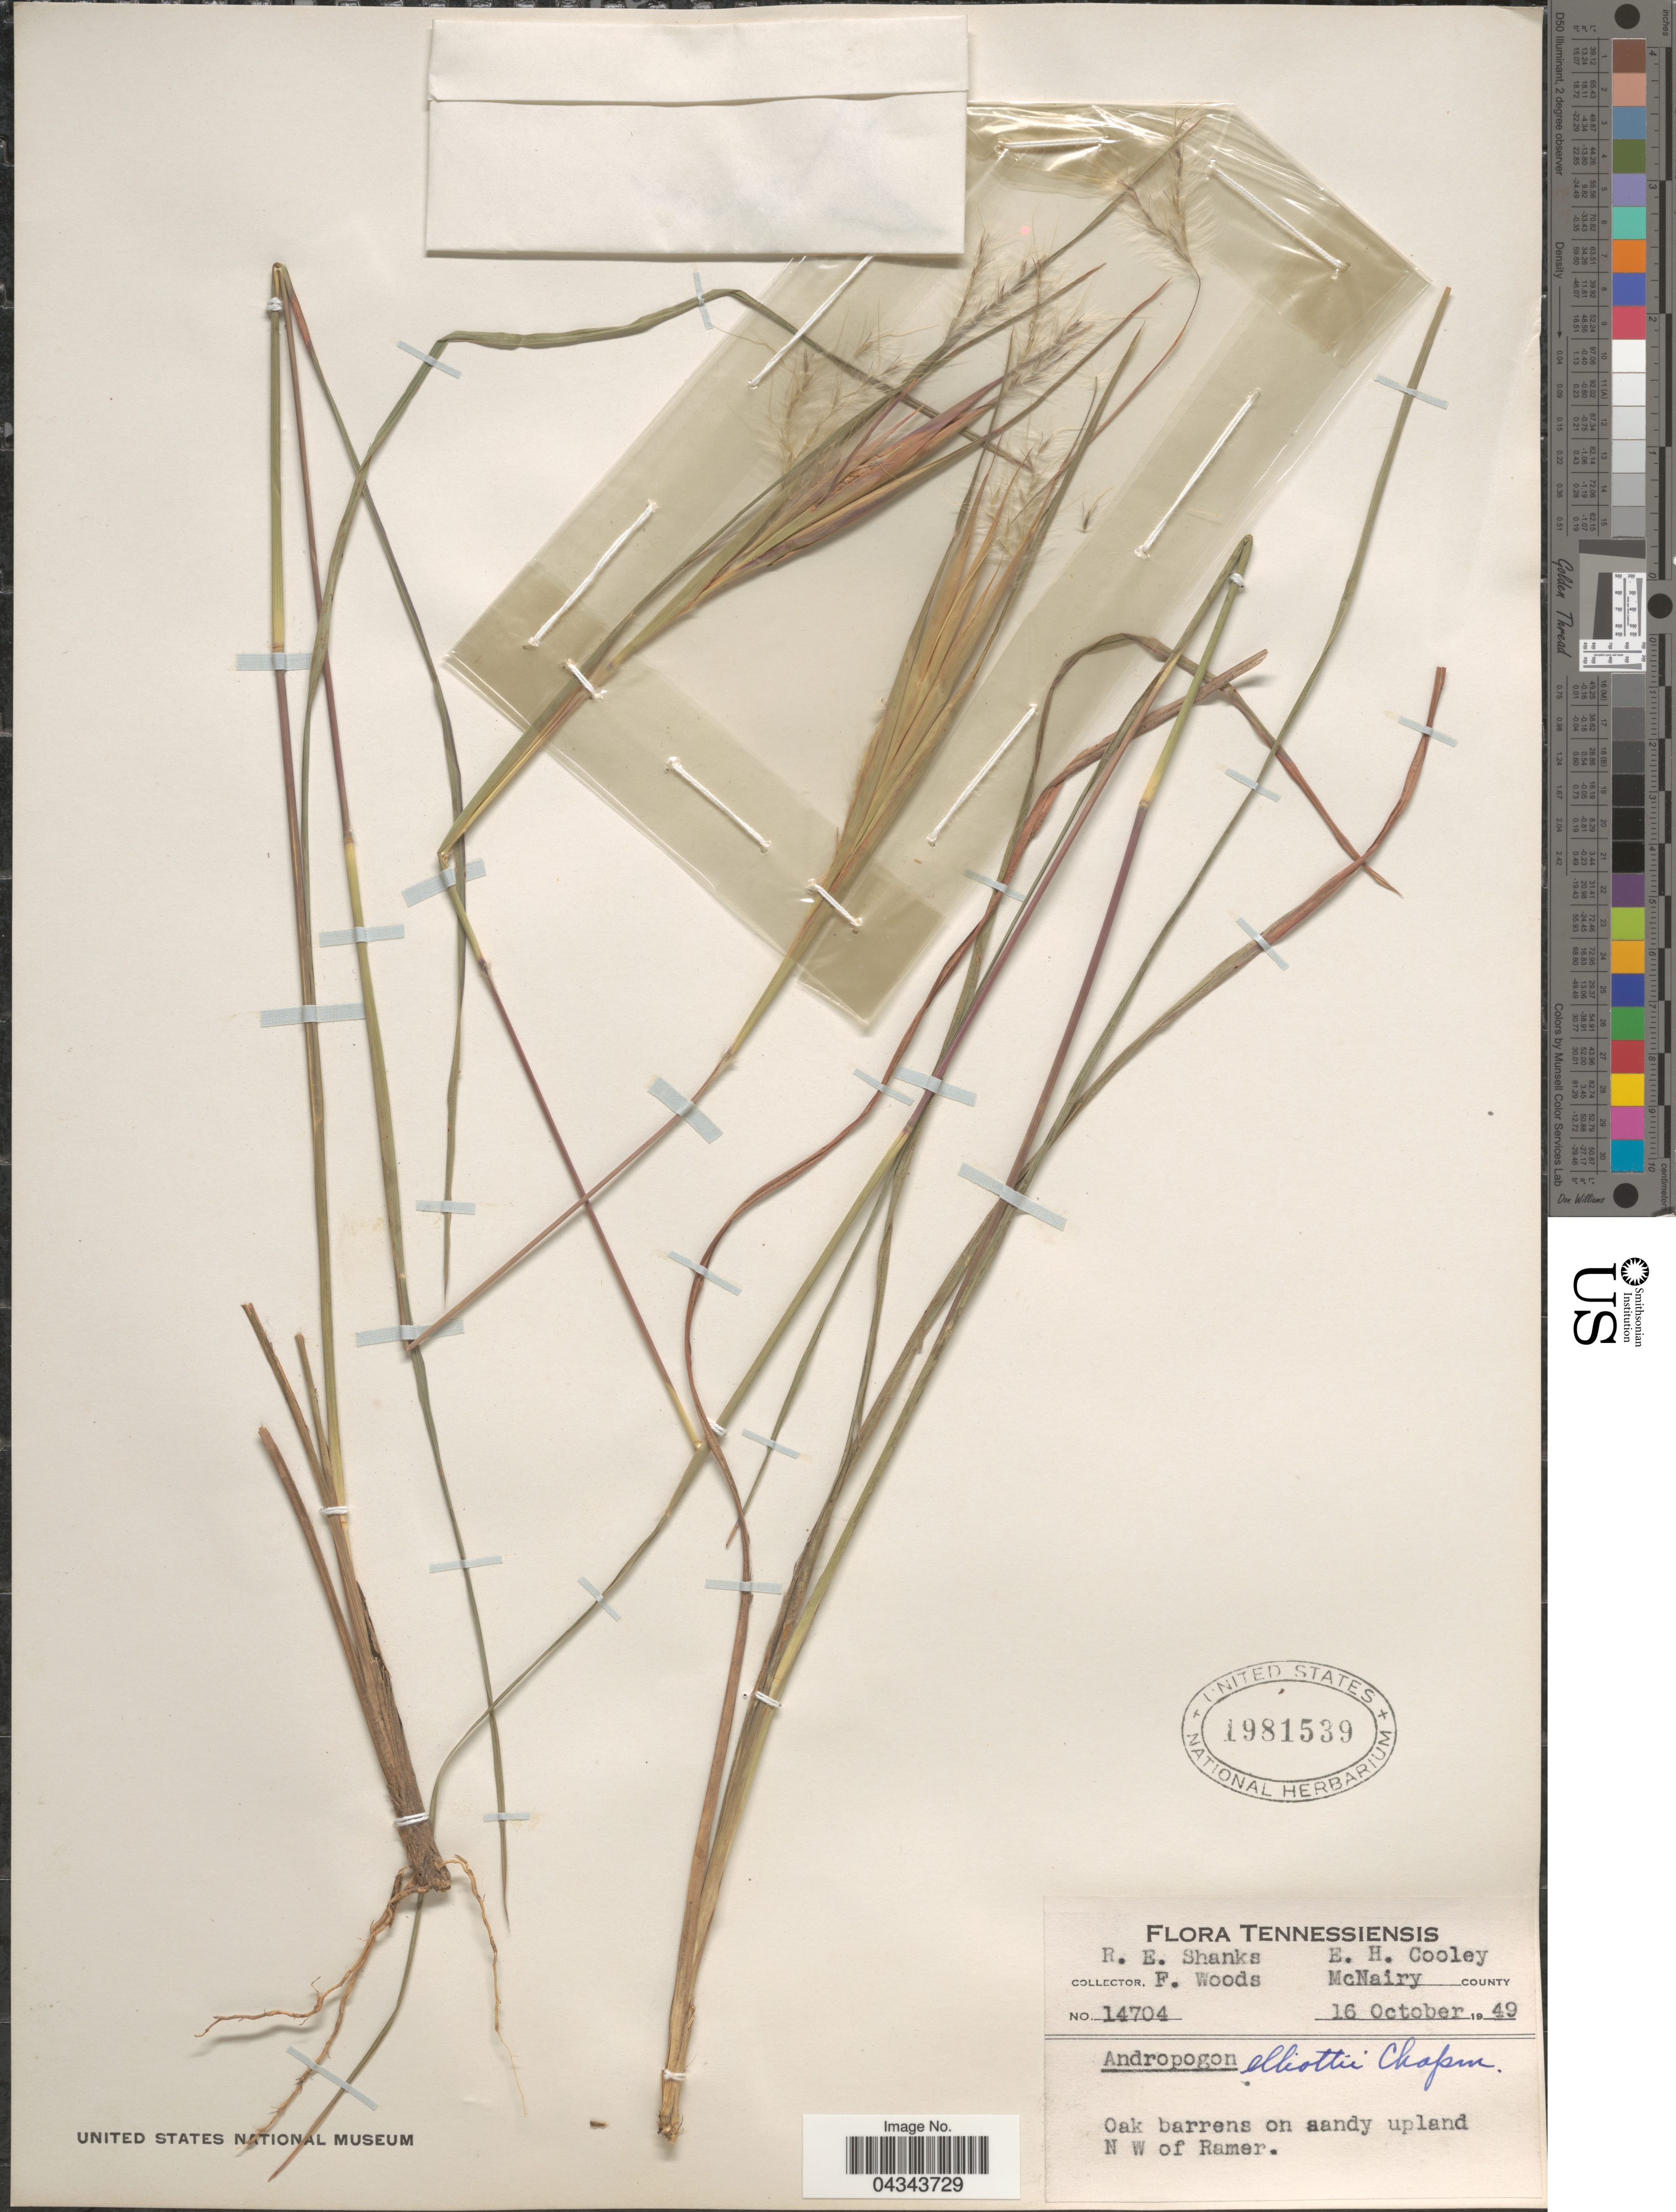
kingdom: Plantae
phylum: Tracheophyta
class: Liliopsida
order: Poales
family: Poaceae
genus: Andropogon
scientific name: Andropogon ternarius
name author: Michx.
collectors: R. Shanks, E. H. Cooley & F. Woods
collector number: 14704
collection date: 1949-10-16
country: United States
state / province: Tennessee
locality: McNairy County. N W of Ramer.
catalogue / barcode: US 1981539